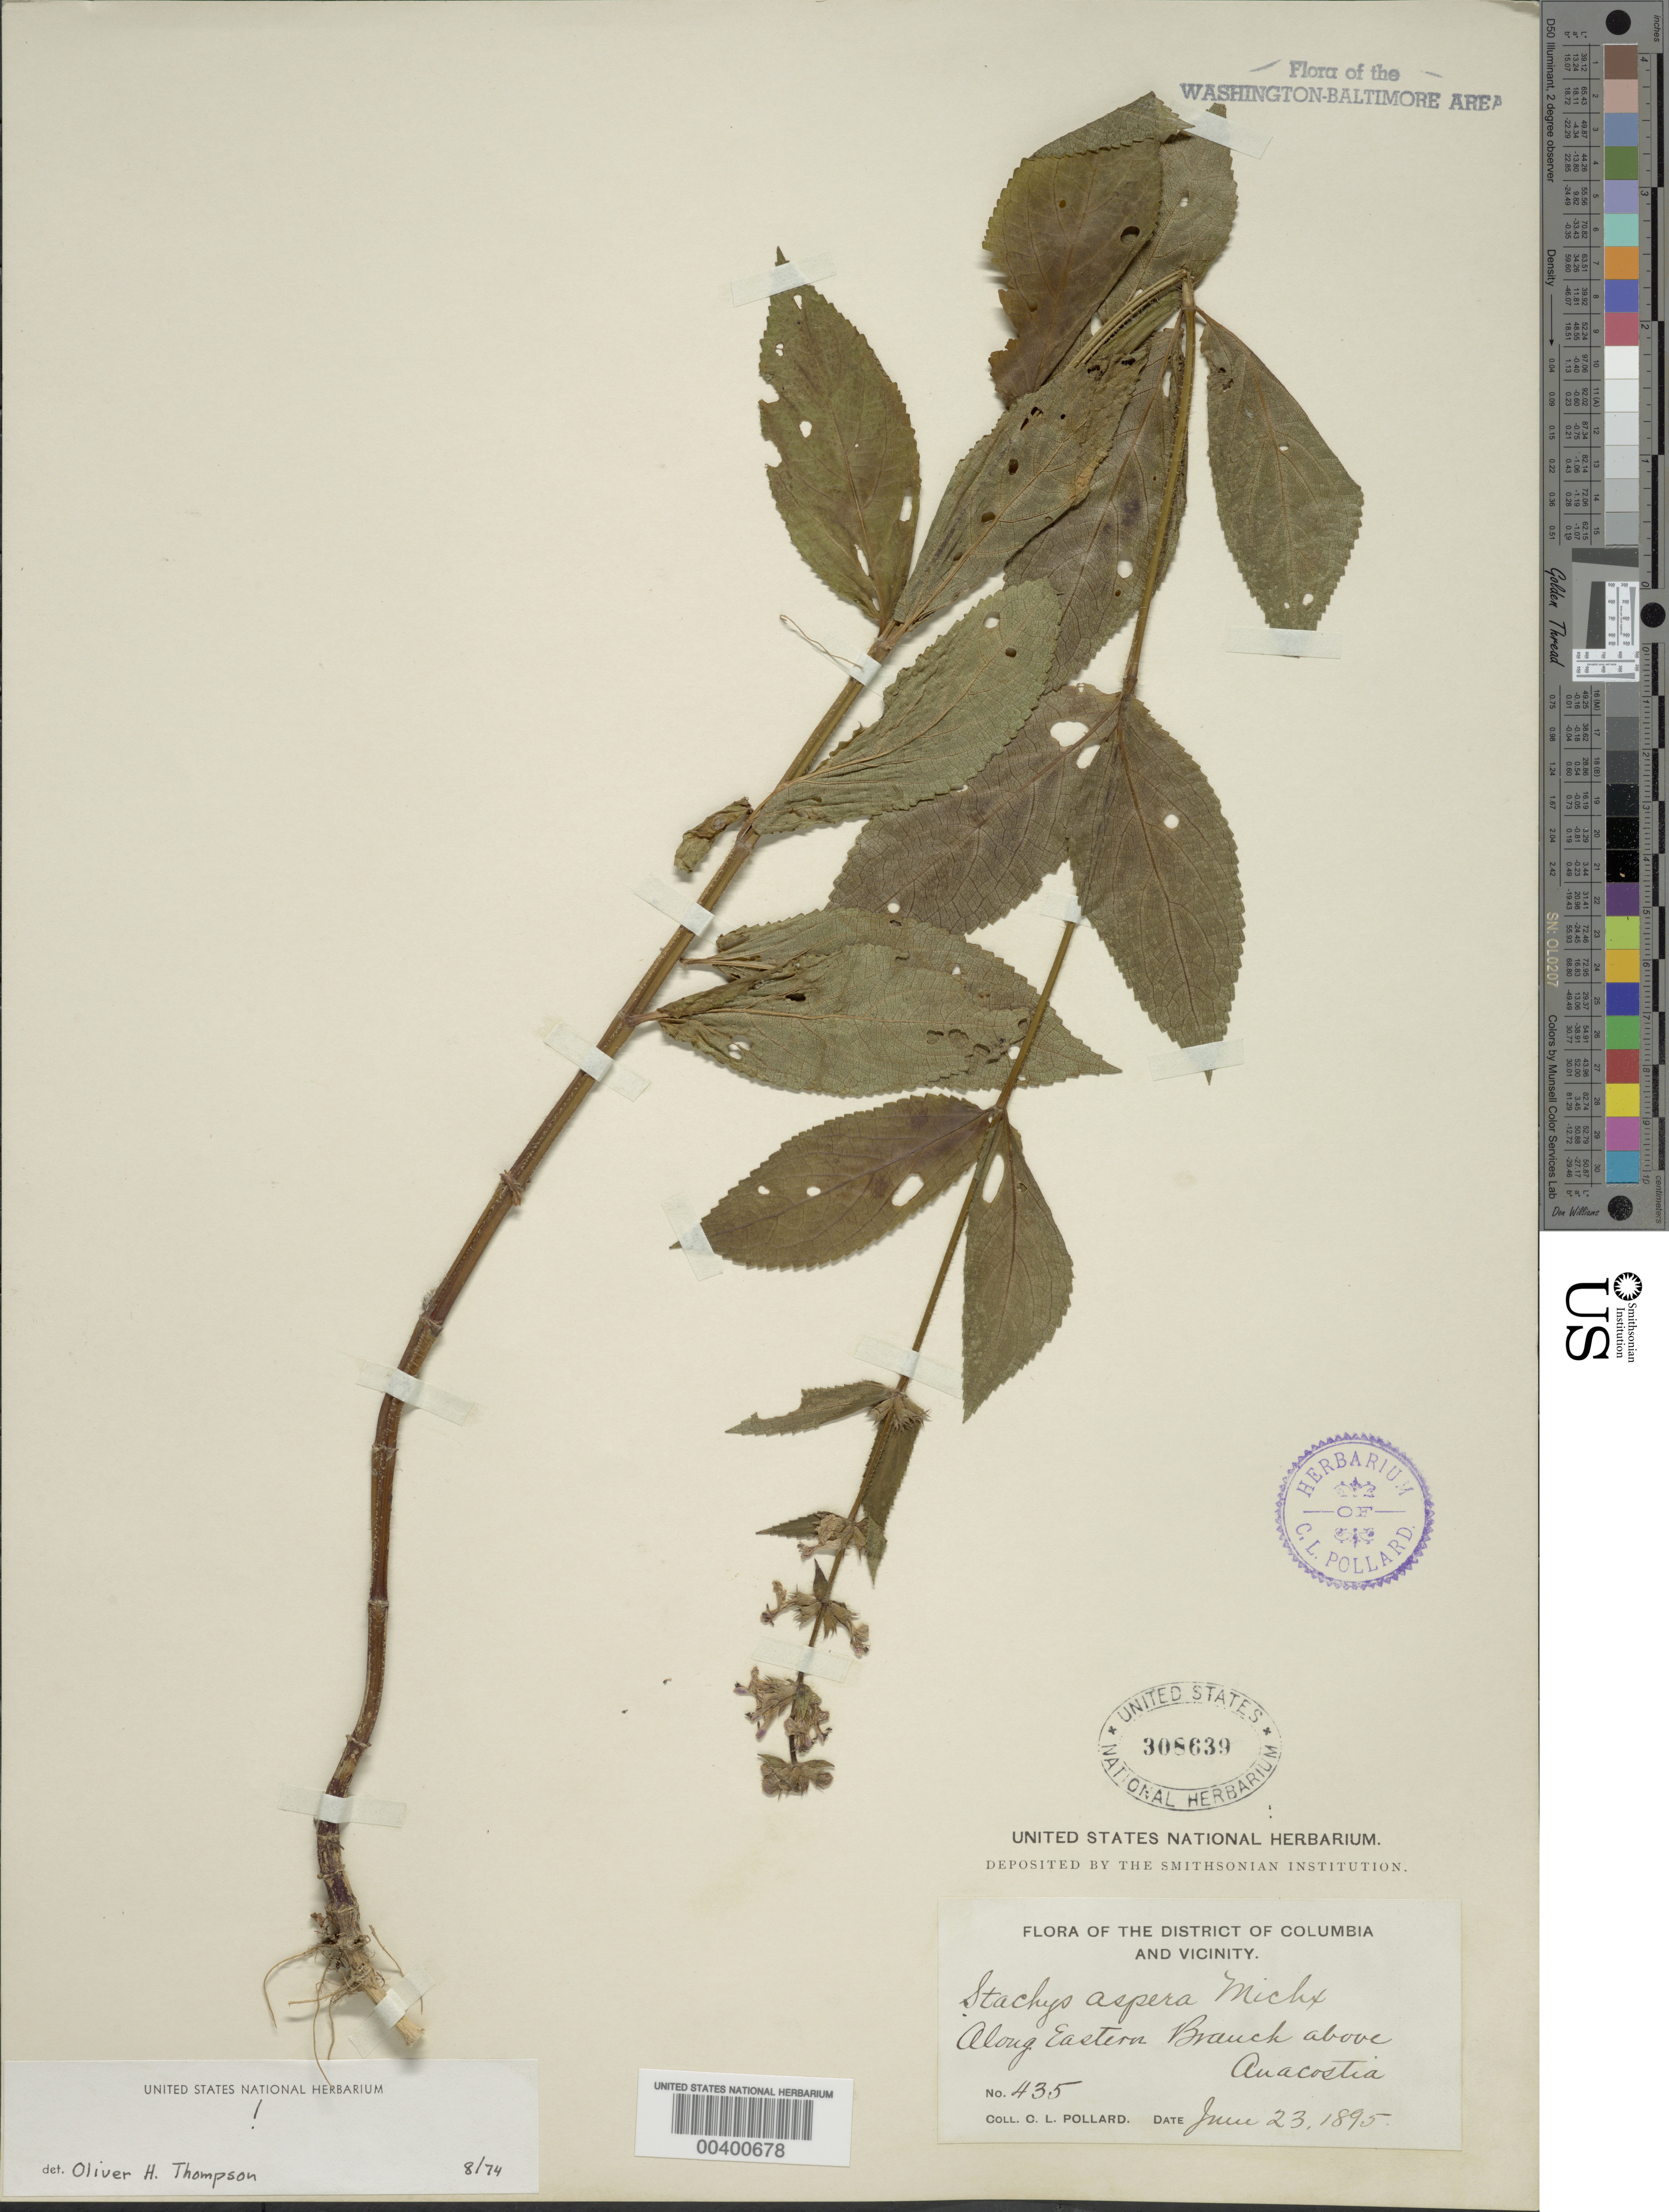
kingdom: Plantae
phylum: Tracheophyta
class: Magnoliopsida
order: Lamiales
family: Lamiaceae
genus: Stachys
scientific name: Stachys aspera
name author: Michx.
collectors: C. L. Pollard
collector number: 435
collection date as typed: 23 Jun 1895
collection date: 1895-06-23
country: United States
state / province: District of Columbia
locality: Along Eastern Branch above Anacostia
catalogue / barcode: US 308639